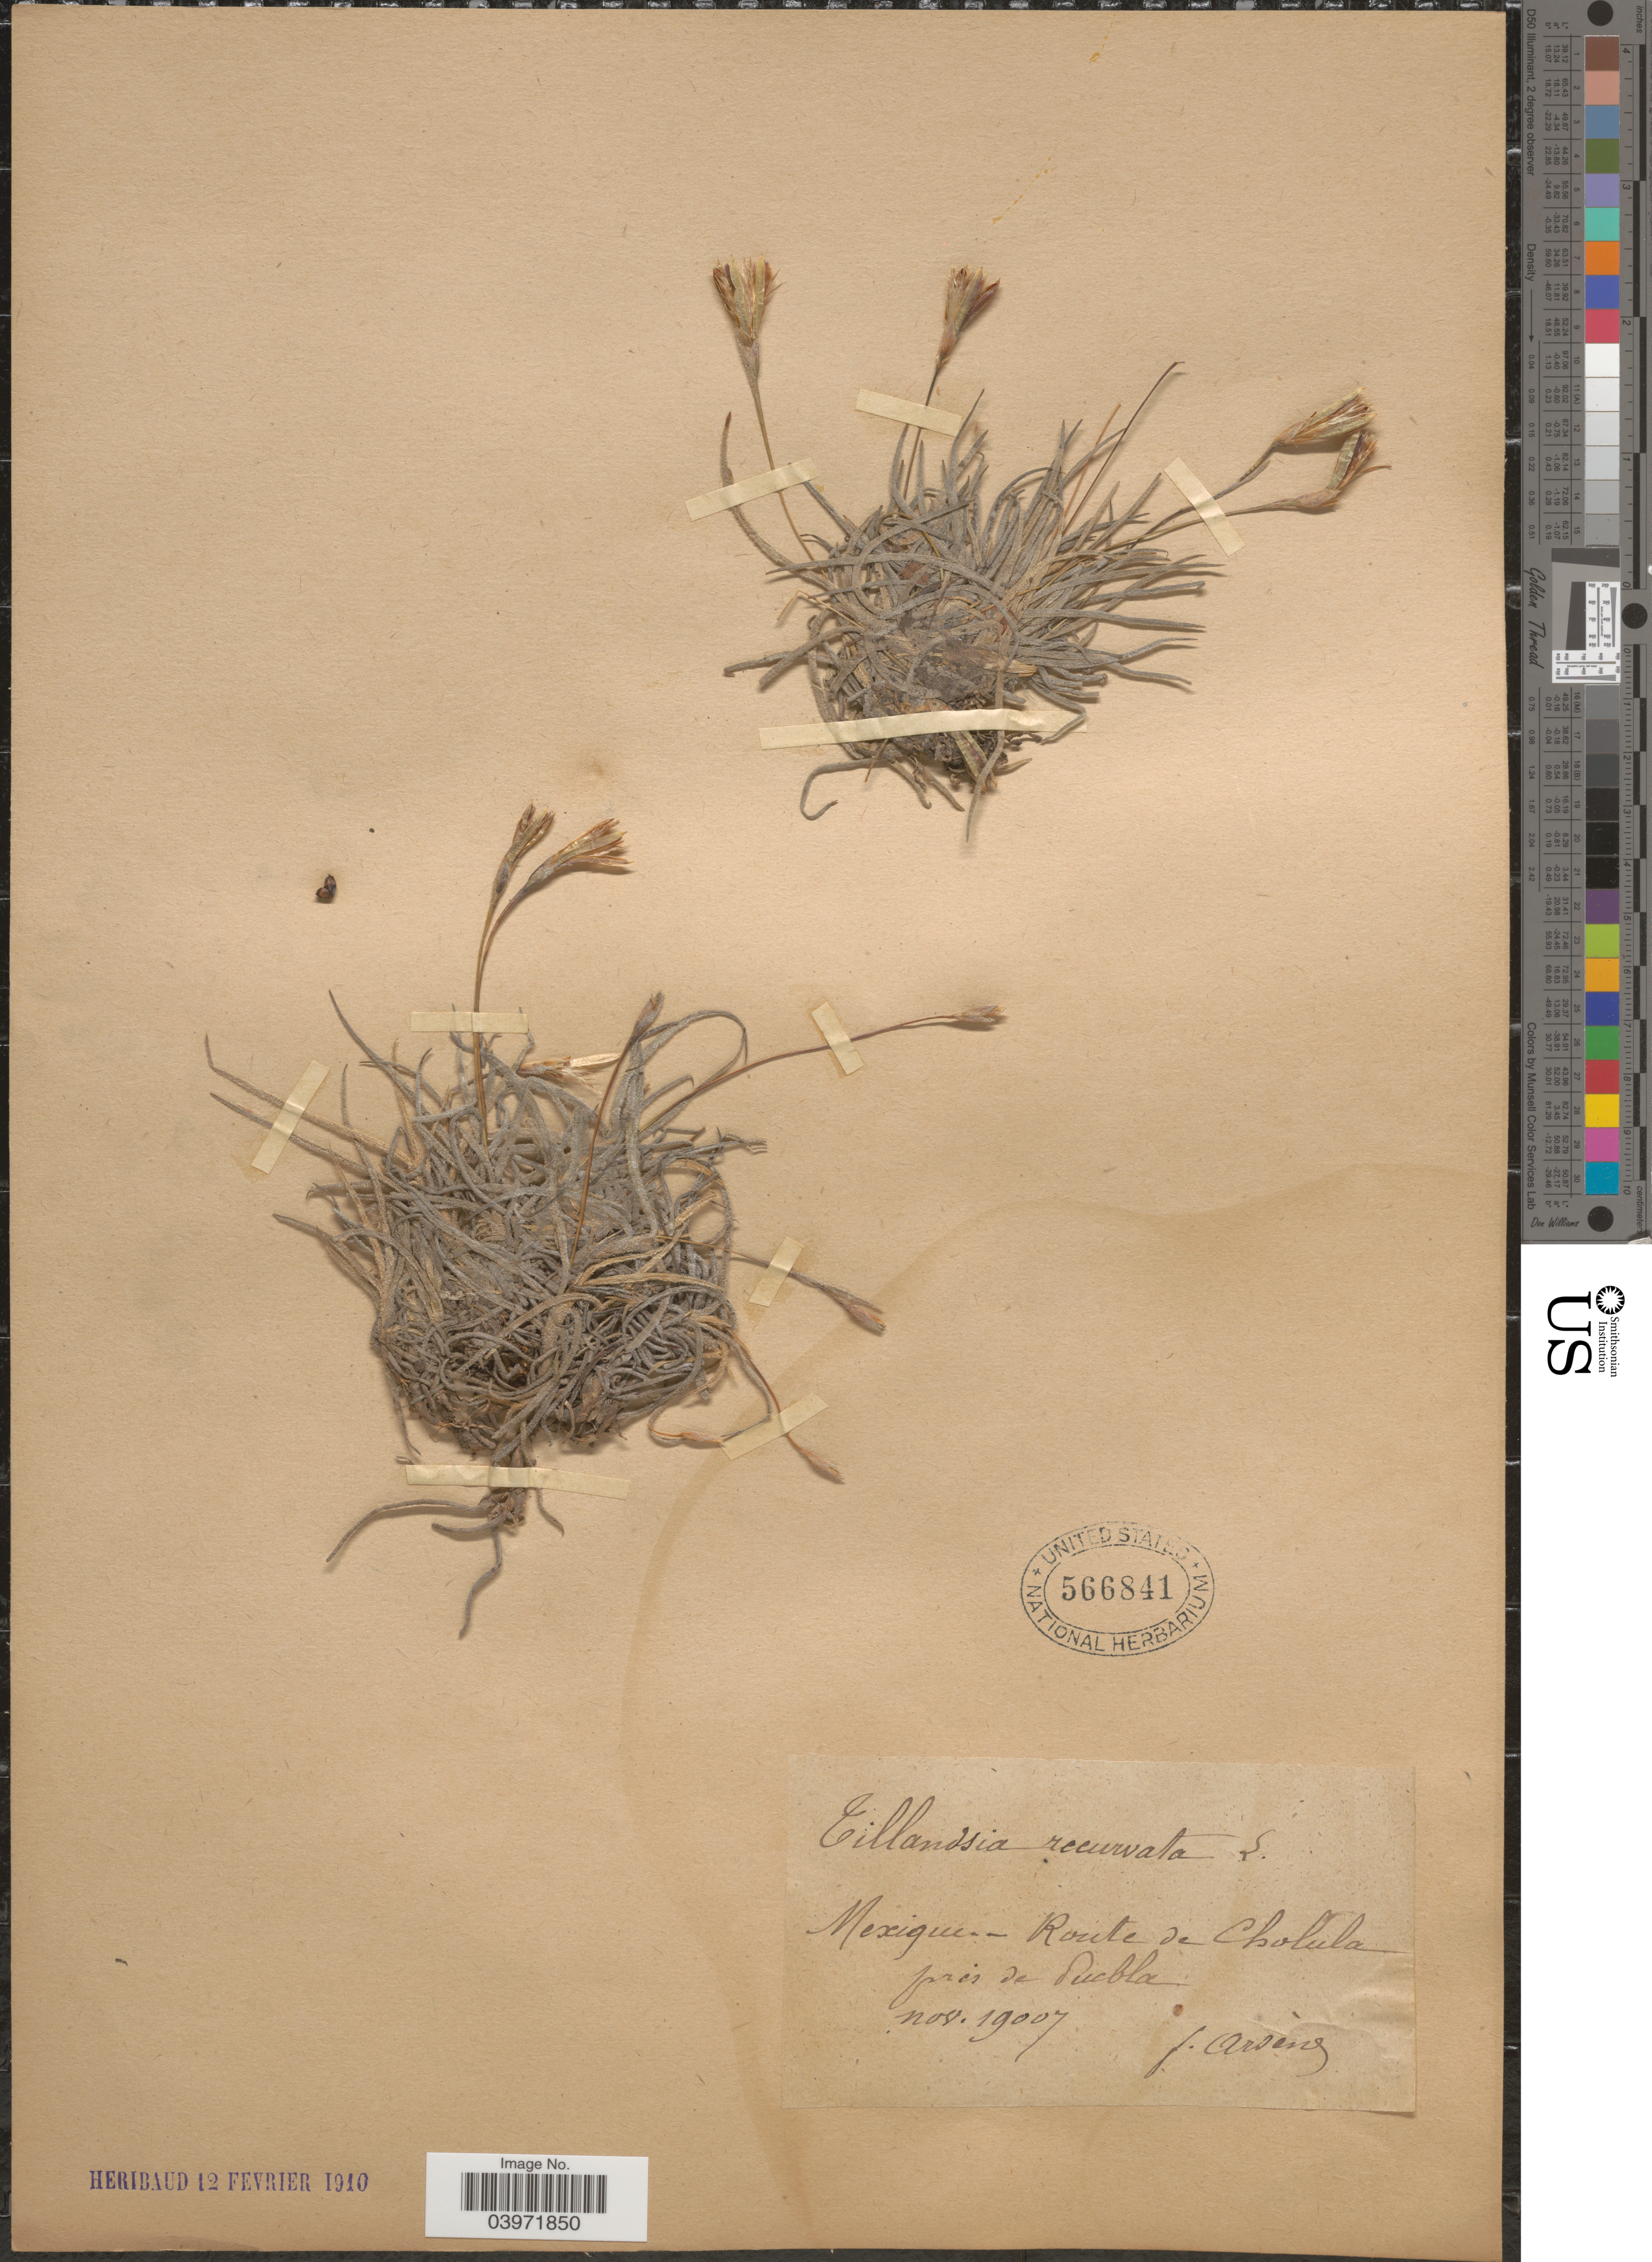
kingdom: Plantae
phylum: Tracheophyta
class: Liliopsida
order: Poales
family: Bromeliaceae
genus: Tillandsia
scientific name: Tillandsia recurvata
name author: L.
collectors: F. Arsène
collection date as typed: nov 19007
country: Mexico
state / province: Puebla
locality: Route de Cholula près de Puebla.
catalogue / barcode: US 566841